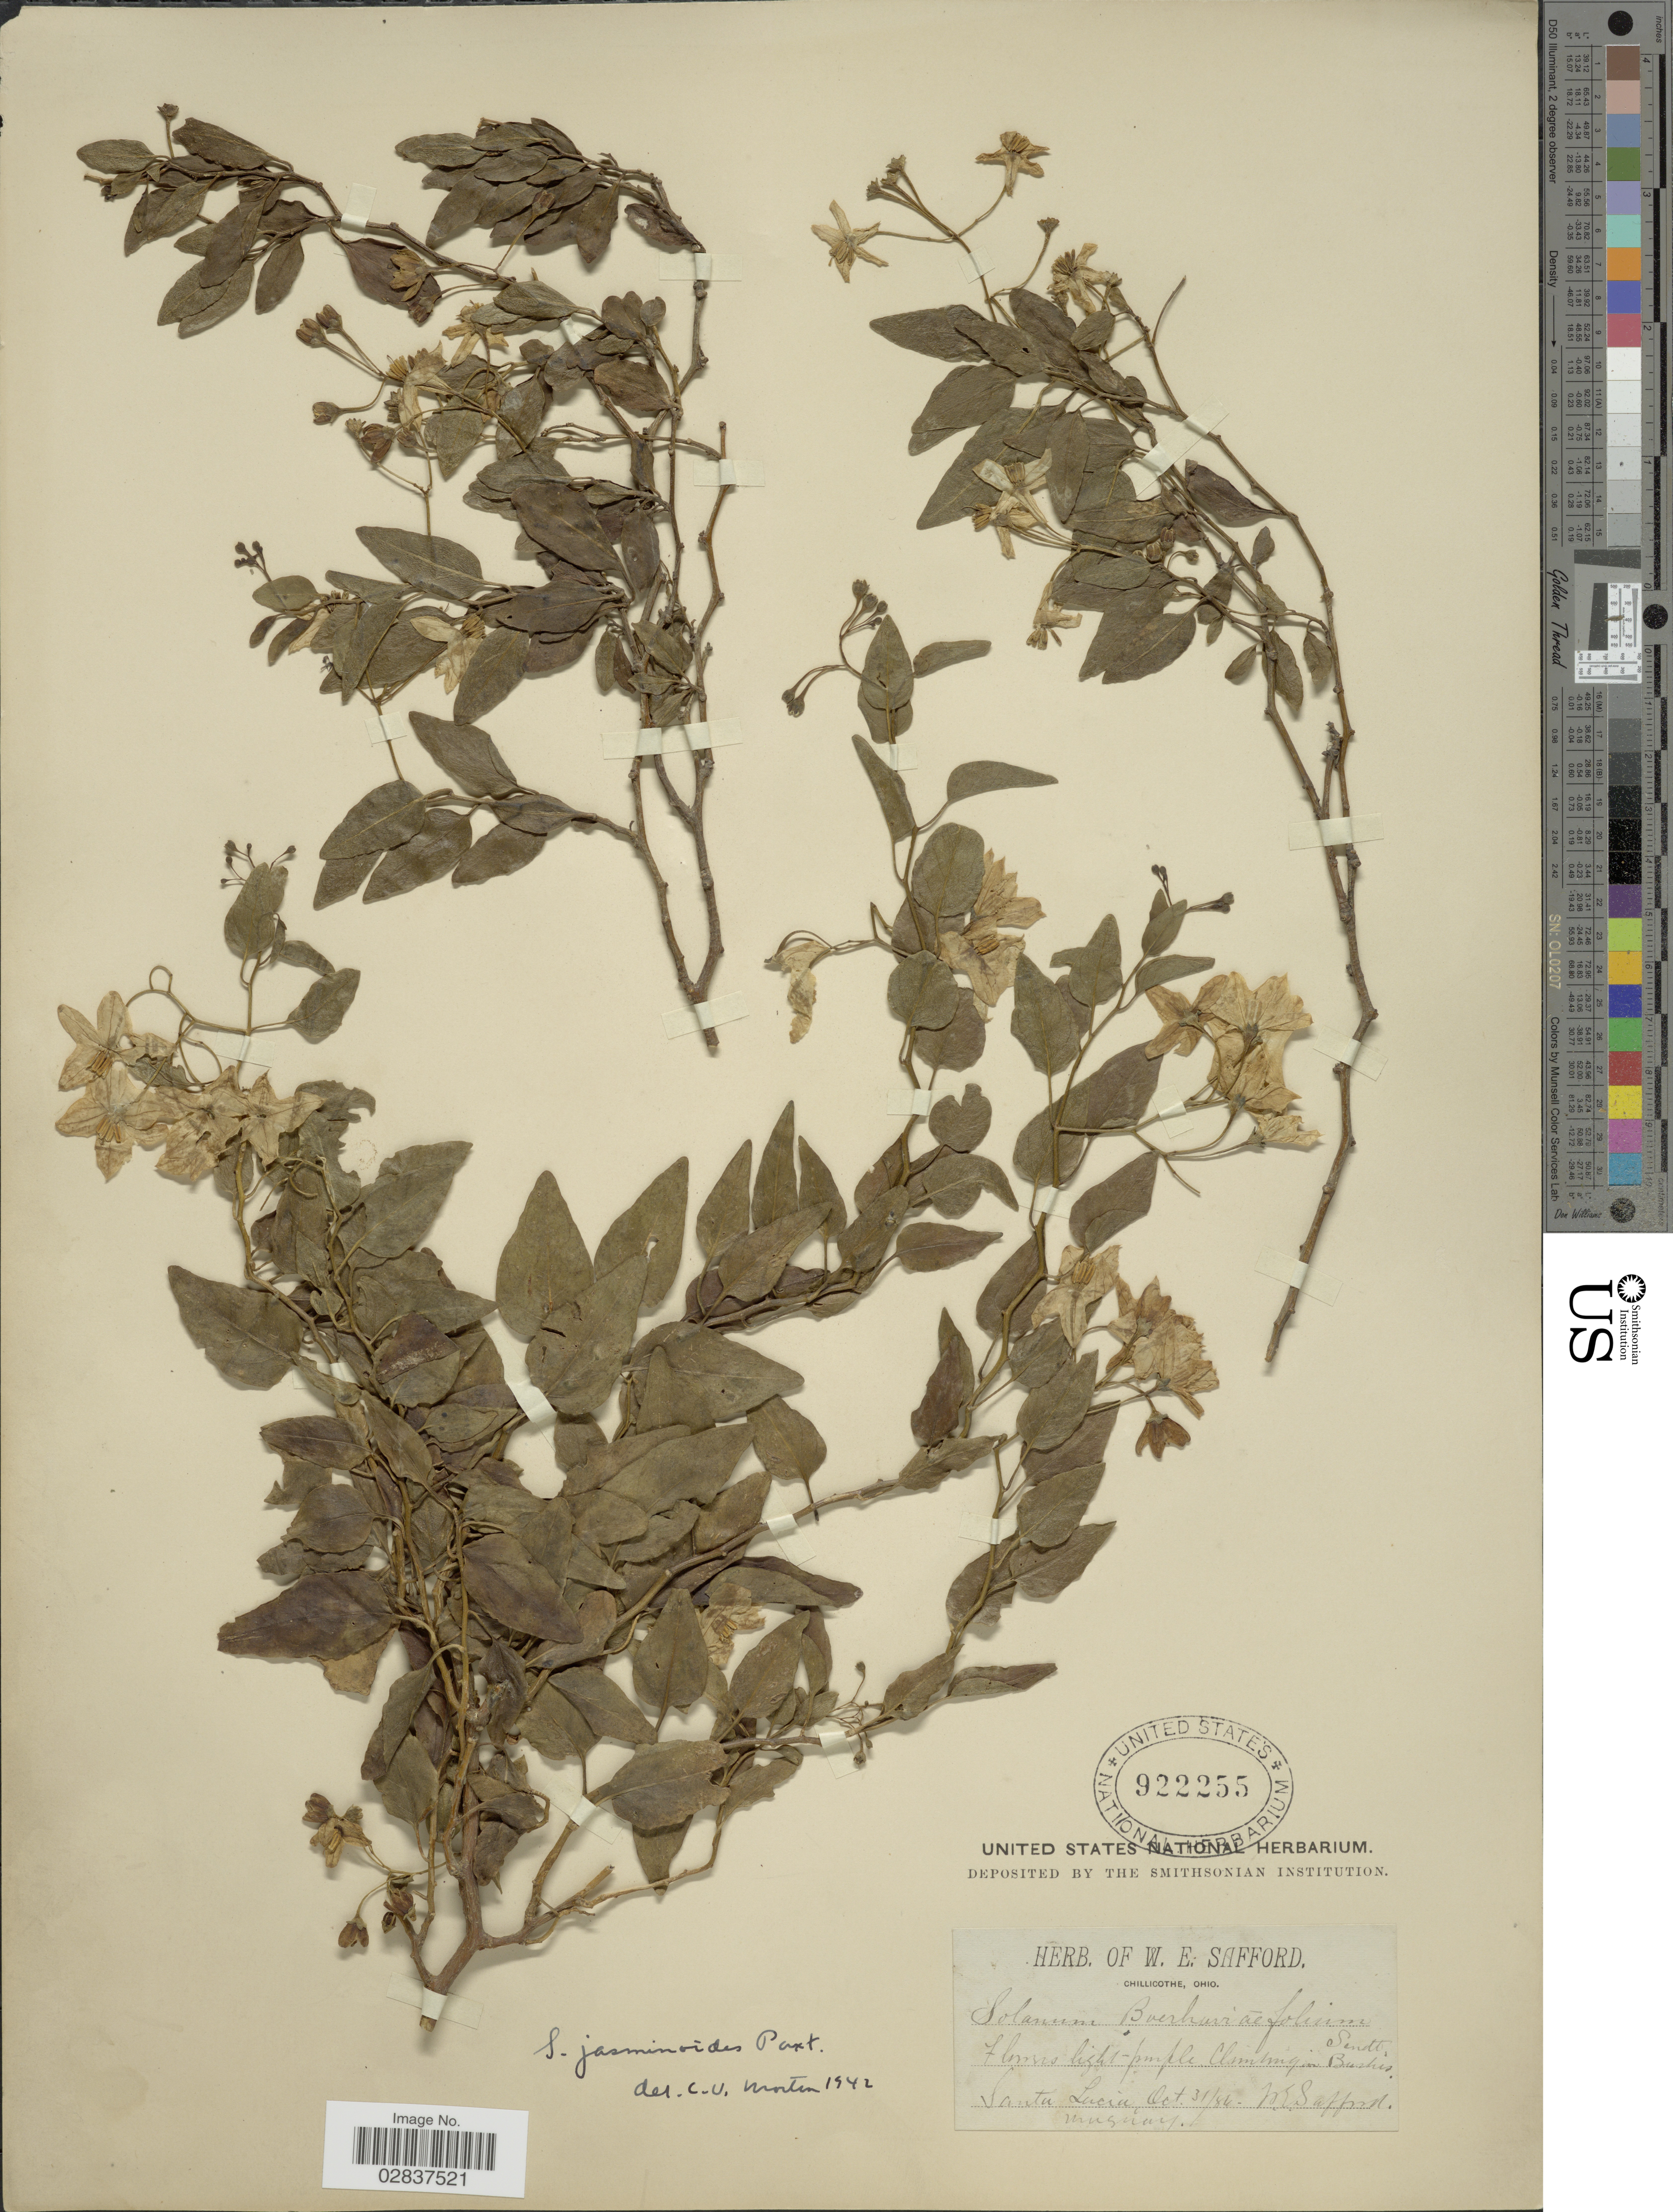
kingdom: Plantae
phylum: Tracheophyta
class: Magnoliopsida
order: Solanales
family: Solanaceae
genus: Solanum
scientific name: Solanum jasminoides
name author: Paxton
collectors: W. E. Safford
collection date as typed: Transcribed d/m/y: 31/10/84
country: Uruguay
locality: Santa Lucia.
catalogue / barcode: US 922255